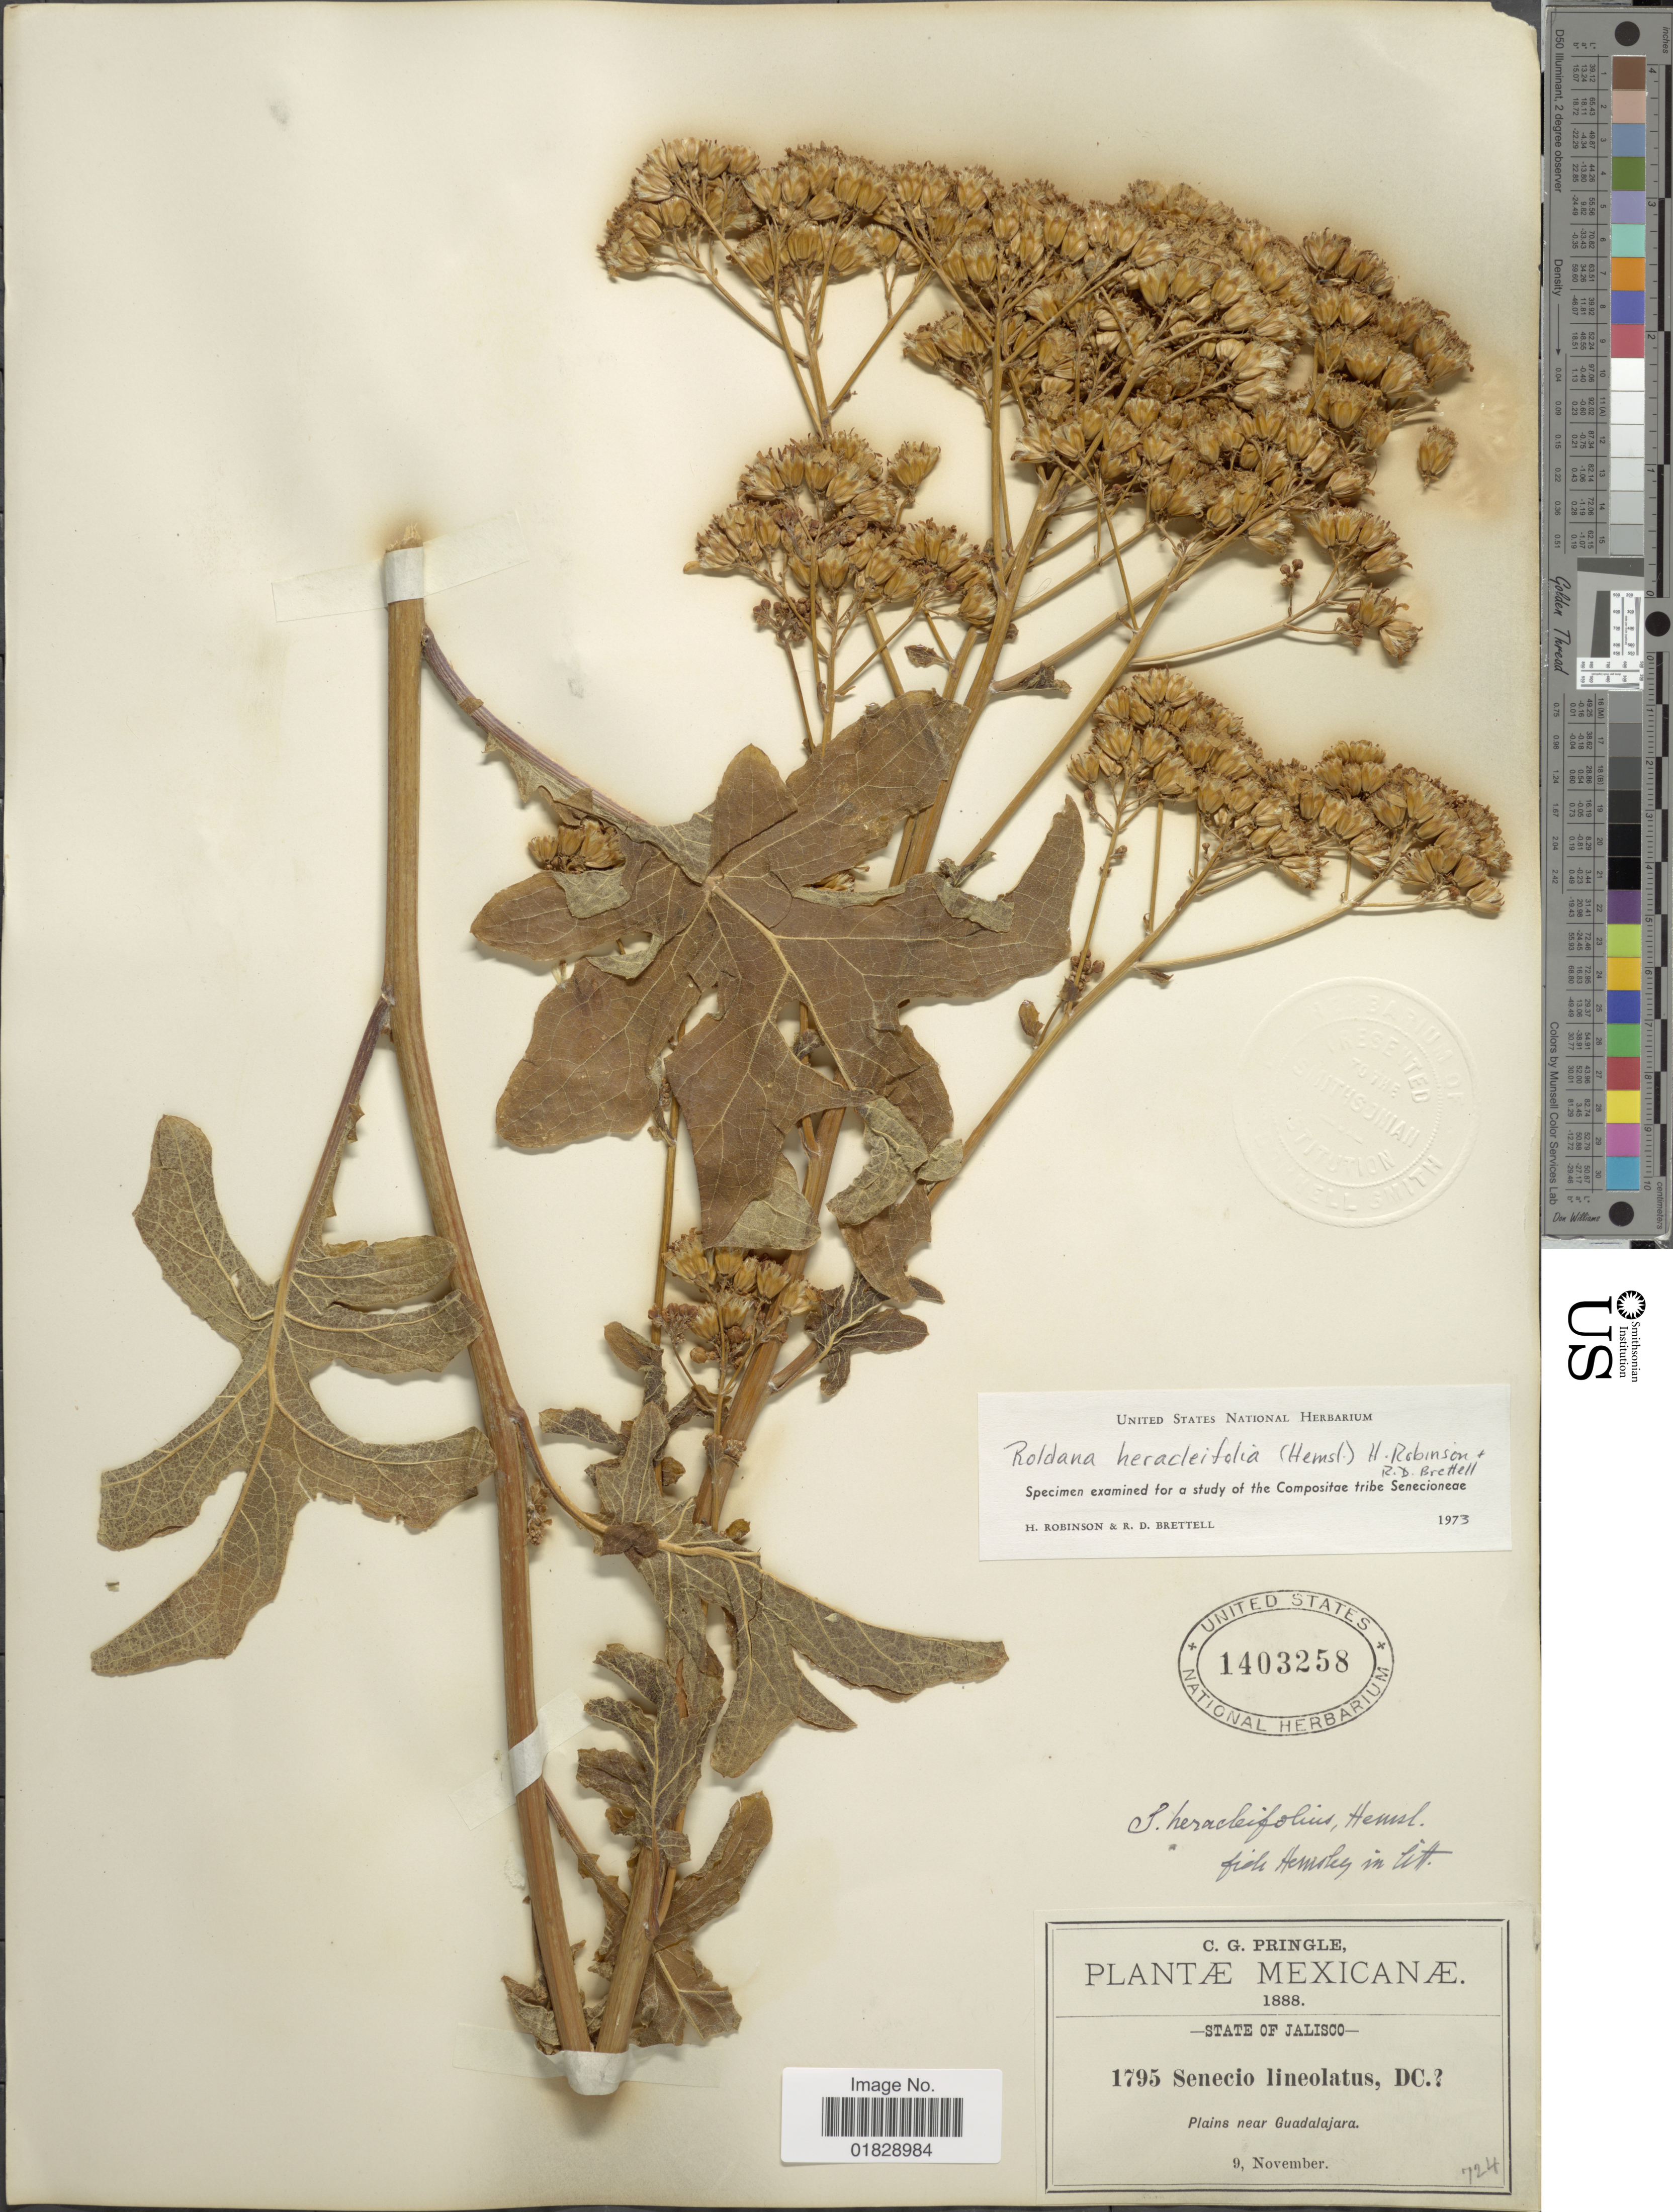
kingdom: Plantae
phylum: Tracheophyta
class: Magnoliopsida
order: Asterales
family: Asteraceae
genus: Roldana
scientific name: Roldana heracleifolia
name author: (Hemsl.) H. Rob. & Brettell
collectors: C. G. Pringle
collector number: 1795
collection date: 1888-11-09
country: Mexico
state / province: Jalisco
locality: State of Jalisco. Plains near Guadalajara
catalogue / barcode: US 1403258